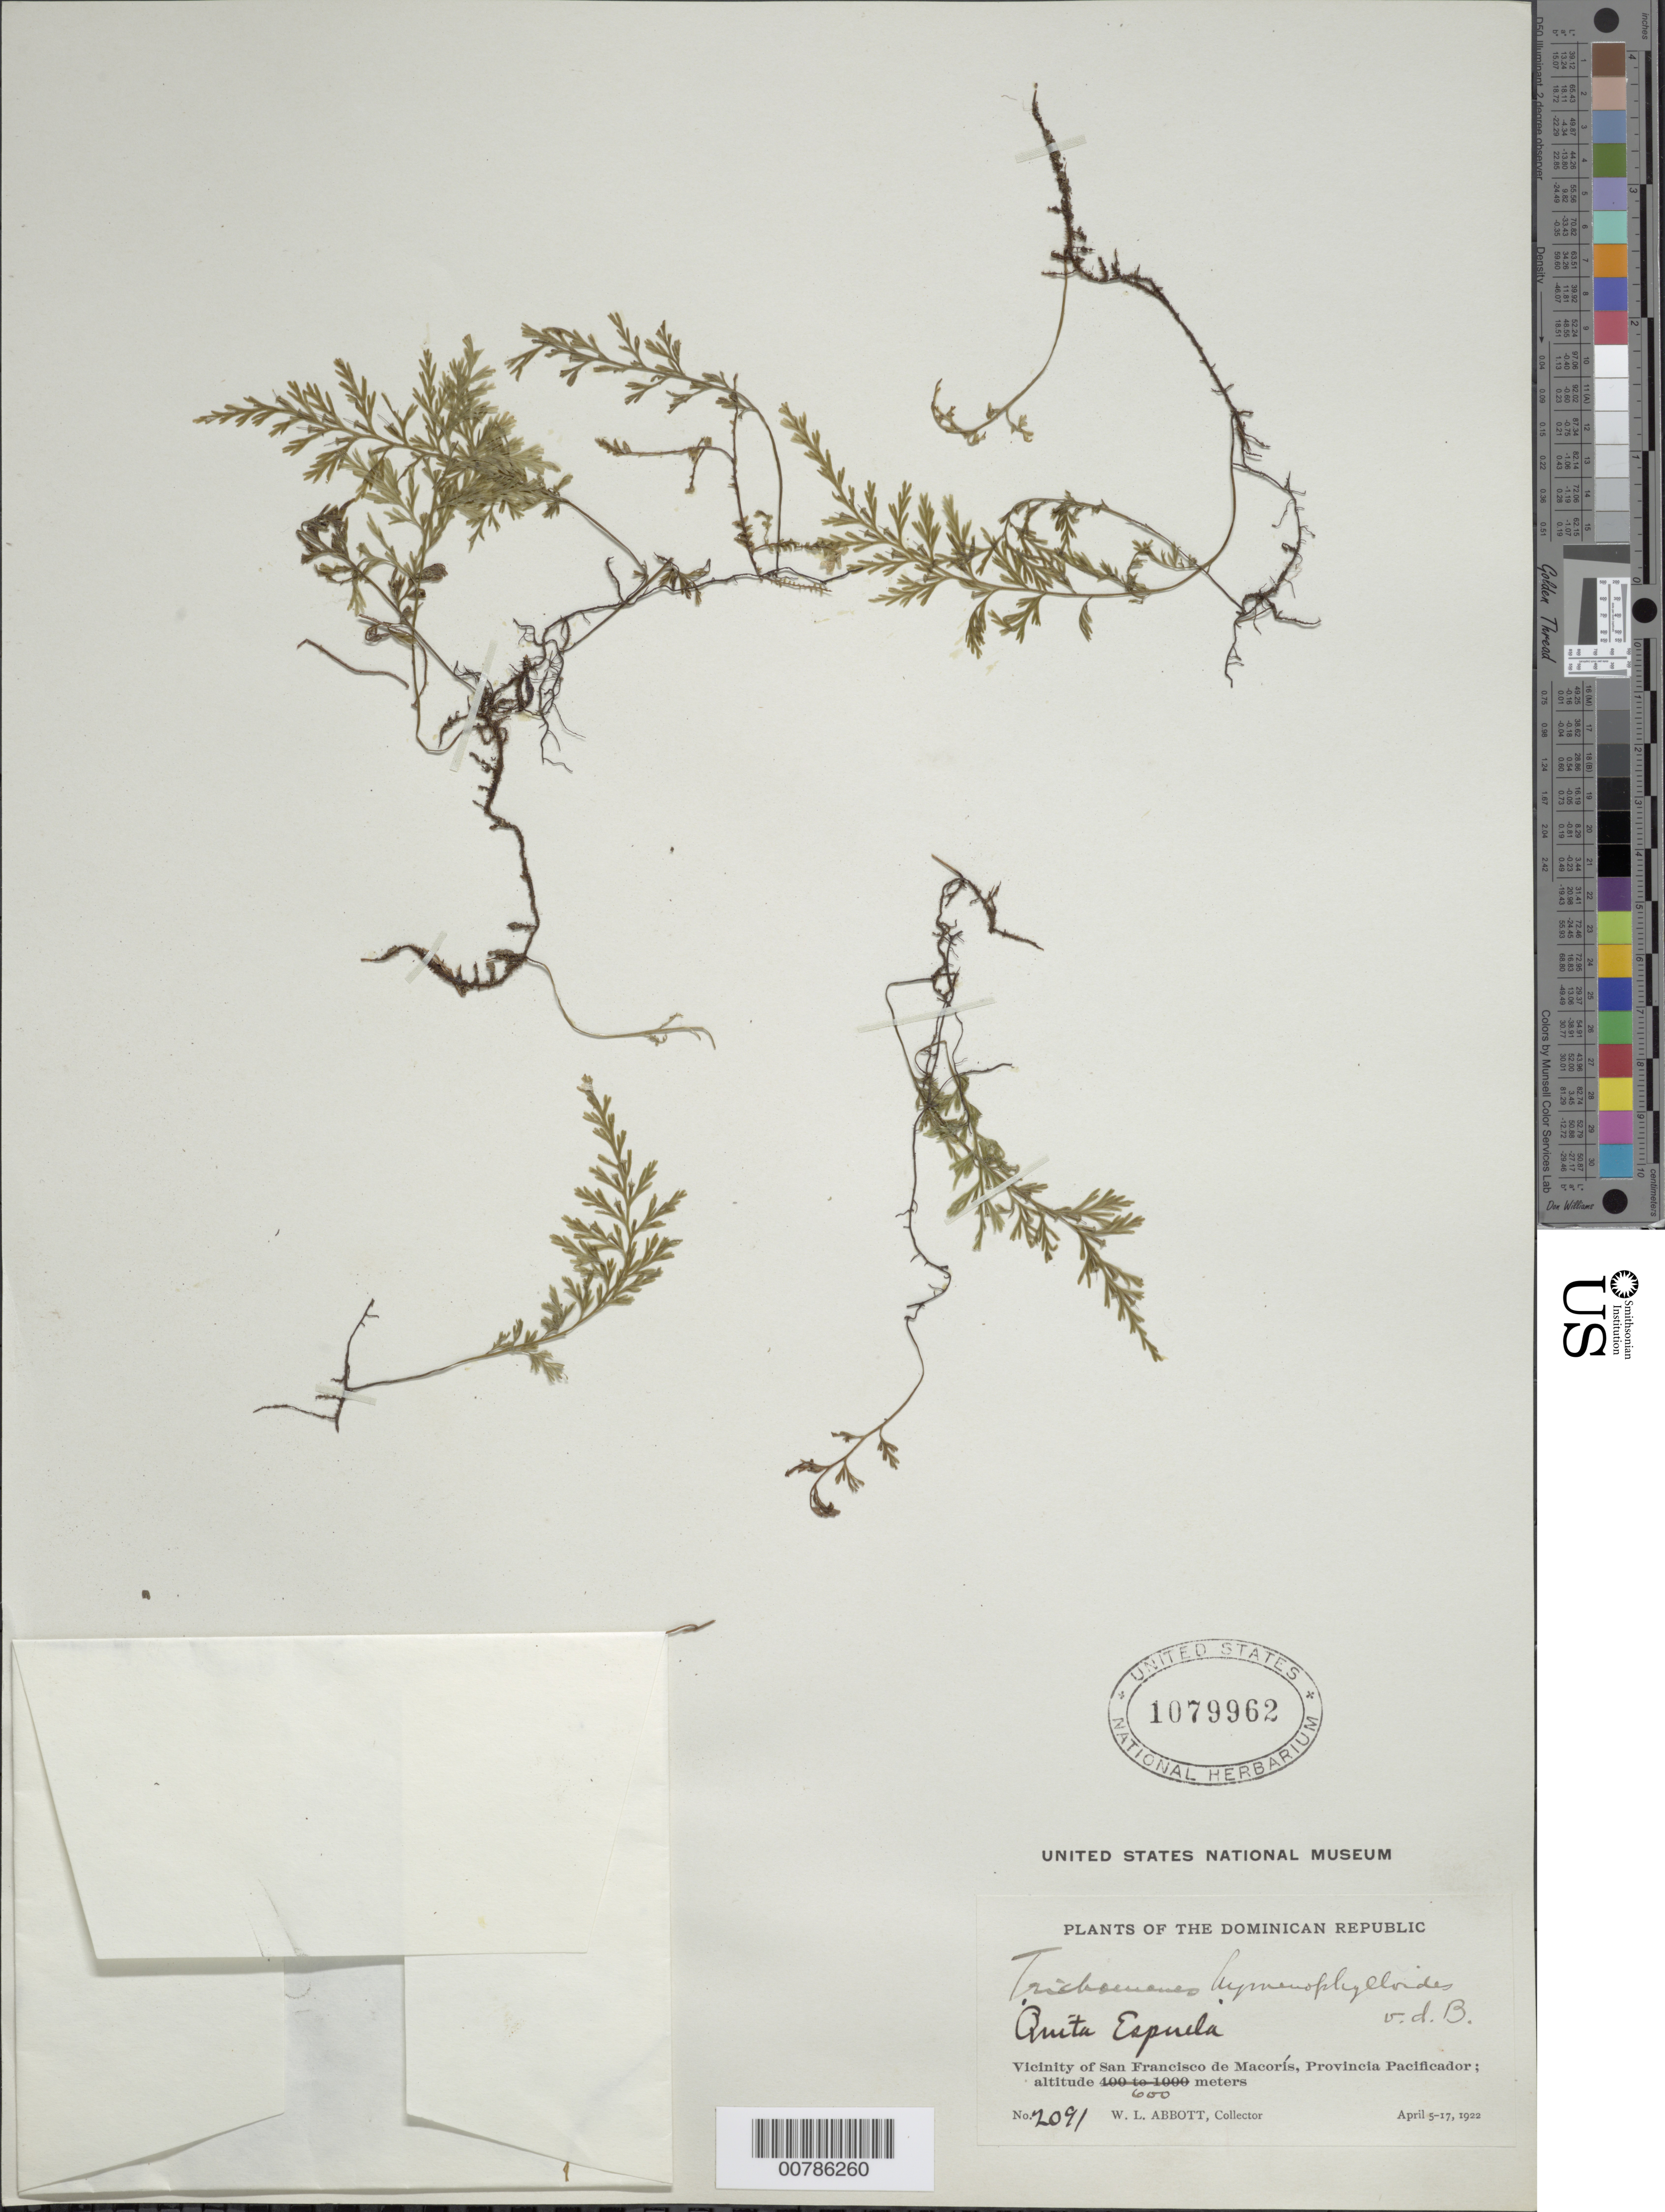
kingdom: Plantae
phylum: Tracheophyta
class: Polypodiopsida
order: Hymenophyllales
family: Hymenophyllaceae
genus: Polyphlebium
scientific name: Polyphlebium hymenophylloides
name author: (Bosch) Ebihara & Dubuisson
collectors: W. L. Abbott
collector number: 2091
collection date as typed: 05 Apr 1922 to 17 Apr 1922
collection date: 1922-04-05/1922-04-17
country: Dominican Republic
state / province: Duarte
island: Hispaniola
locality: San Francisco de Macorís, vicinity; Quita Espuela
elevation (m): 600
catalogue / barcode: US 1079962